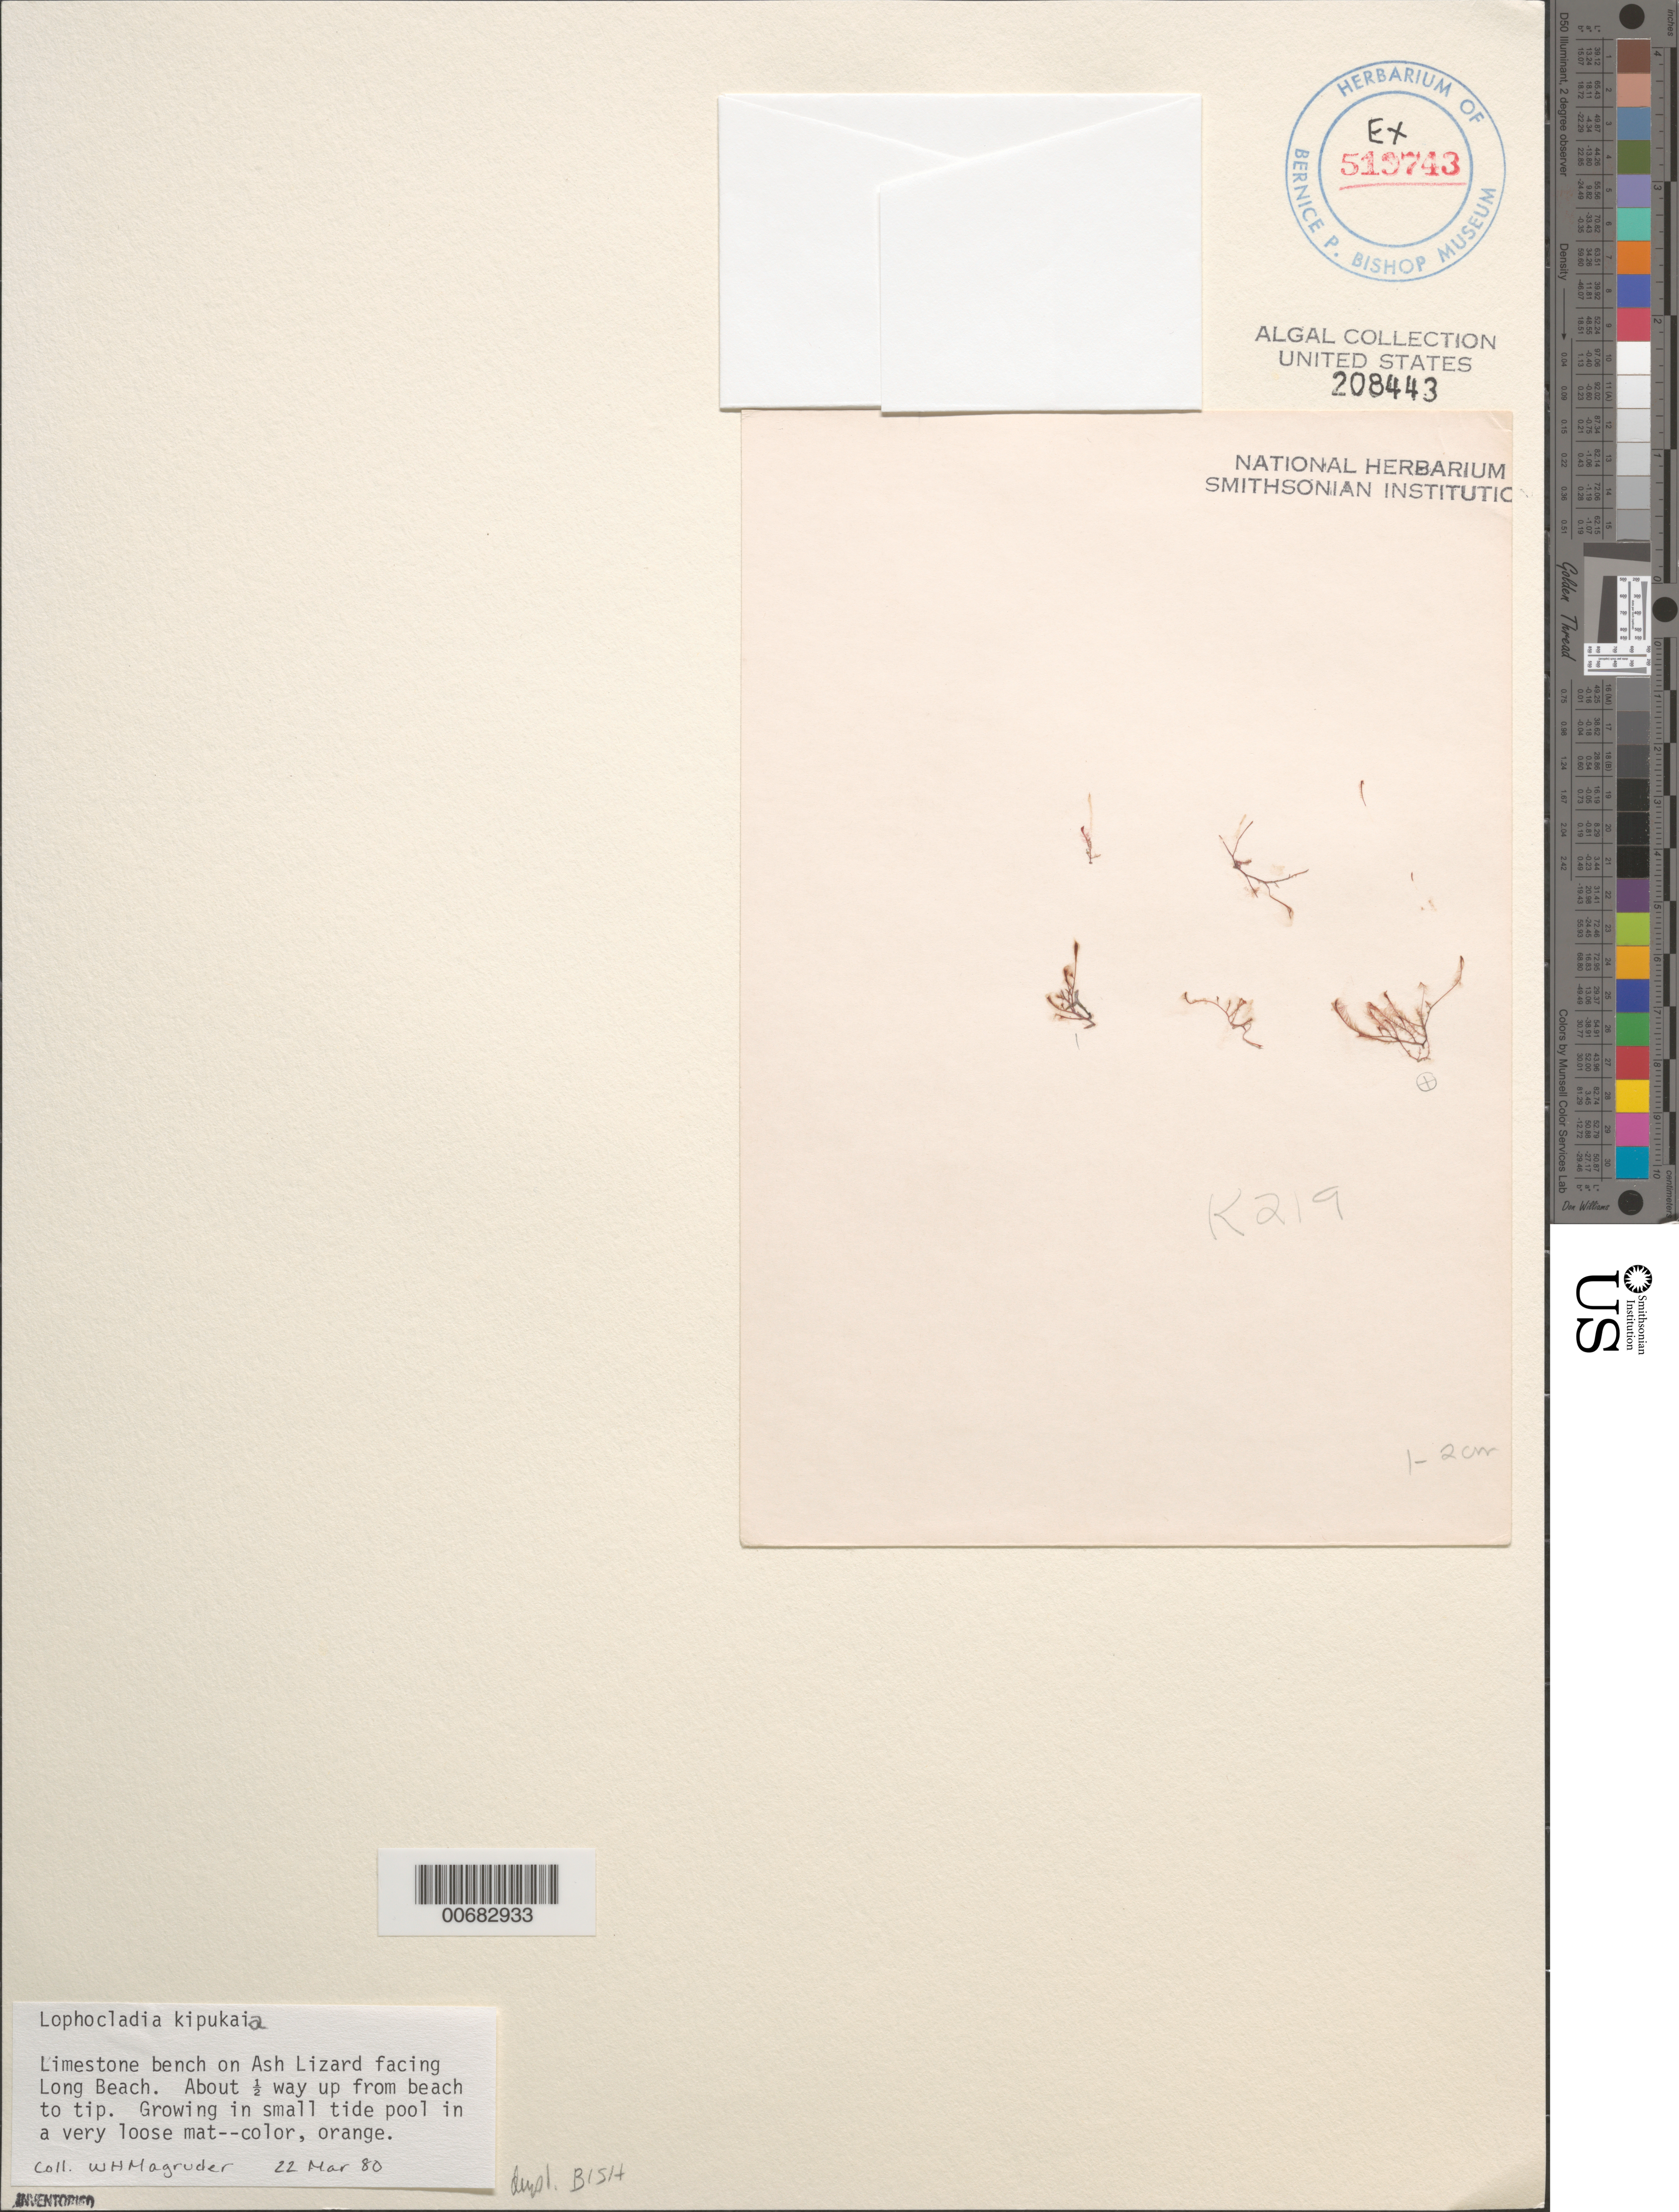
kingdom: Plantae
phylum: Rhodophyta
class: Florideophyceae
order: Ceramiales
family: Rhodomelaceae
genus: Lophocladia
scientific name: Lophocladia kipukaia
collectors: W. Magruder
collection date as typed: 22 Mar 1980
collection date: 1980-03-22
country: United States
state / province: Hawaii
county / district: Kauai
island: Kaua'i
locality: Ash Lizard, facing Long Beach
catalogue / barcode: US 208443